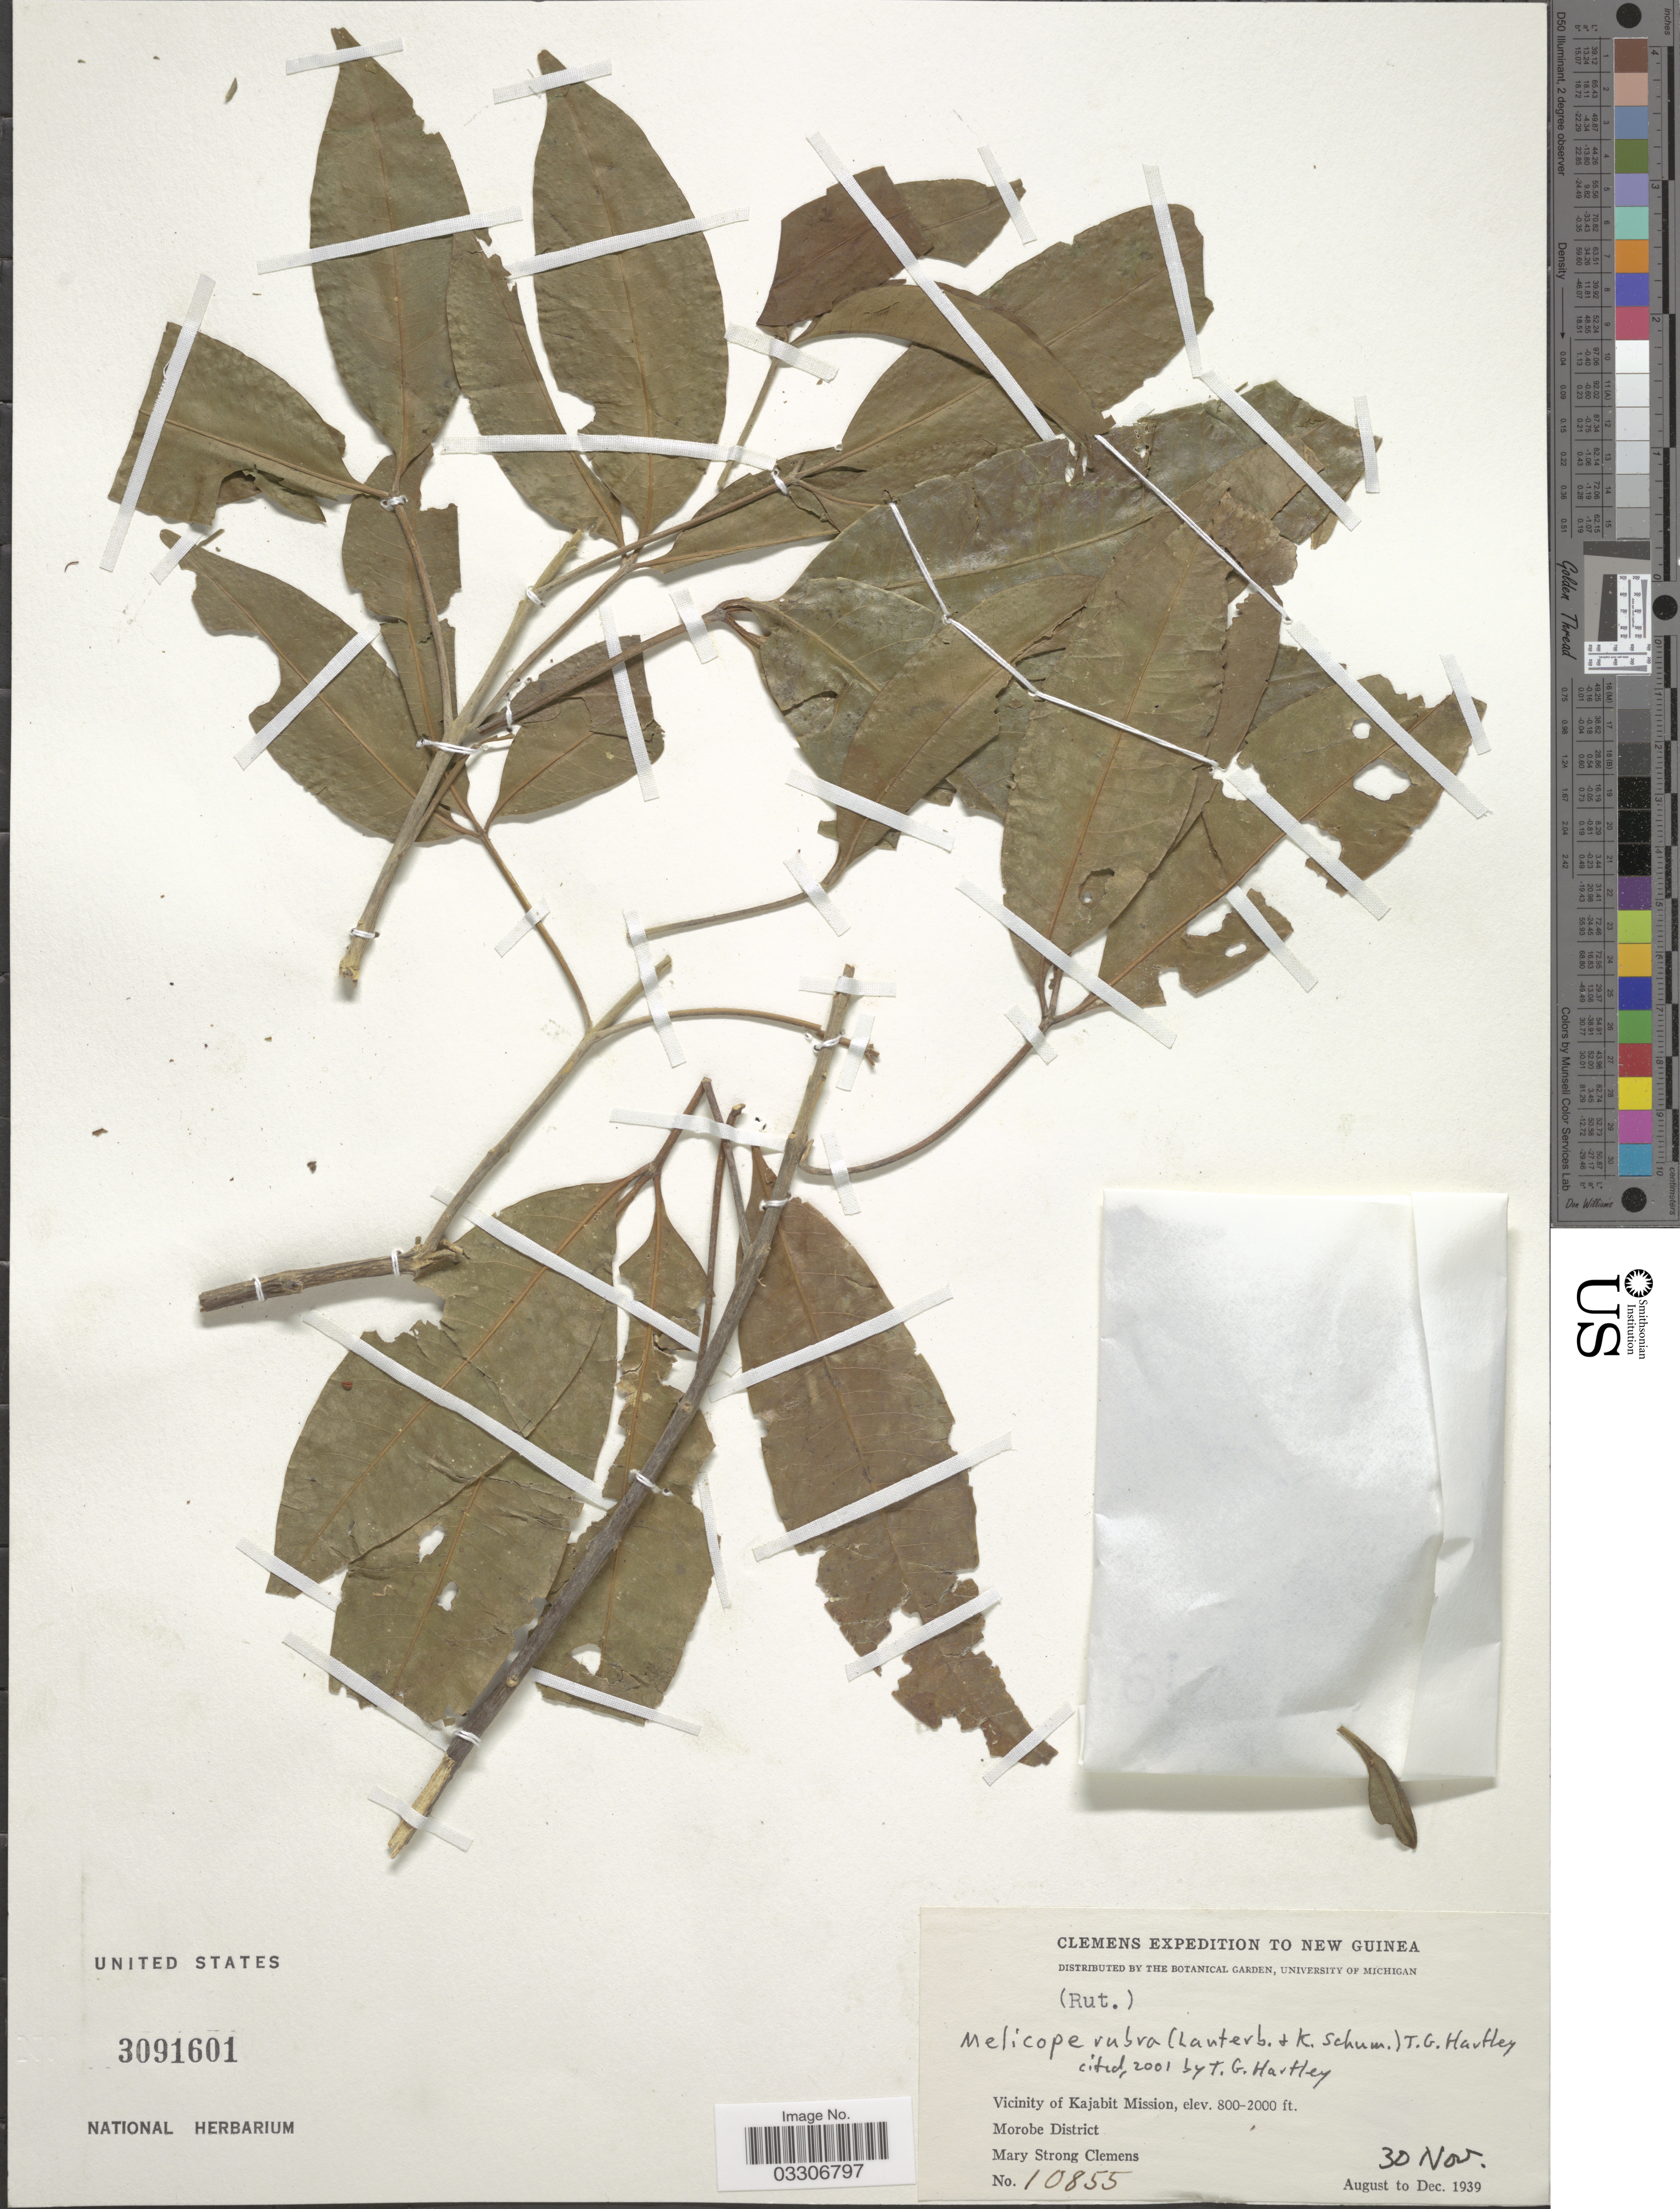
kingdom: Plantae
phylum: Tracheophyta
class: Magnoliopsida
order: Sapindales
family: Rutaceae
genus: Melicope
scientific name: Melicope rubra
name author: (Lauterb. & K. Schum.) T.G. Hartley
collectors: M. S. Clemens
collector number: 10855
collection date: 1939-11-30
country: Papua New Guinea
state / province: Morobe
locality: New Guinea. Vicinity of Kajabit Mission.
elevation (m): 244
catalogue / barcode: US 3091601